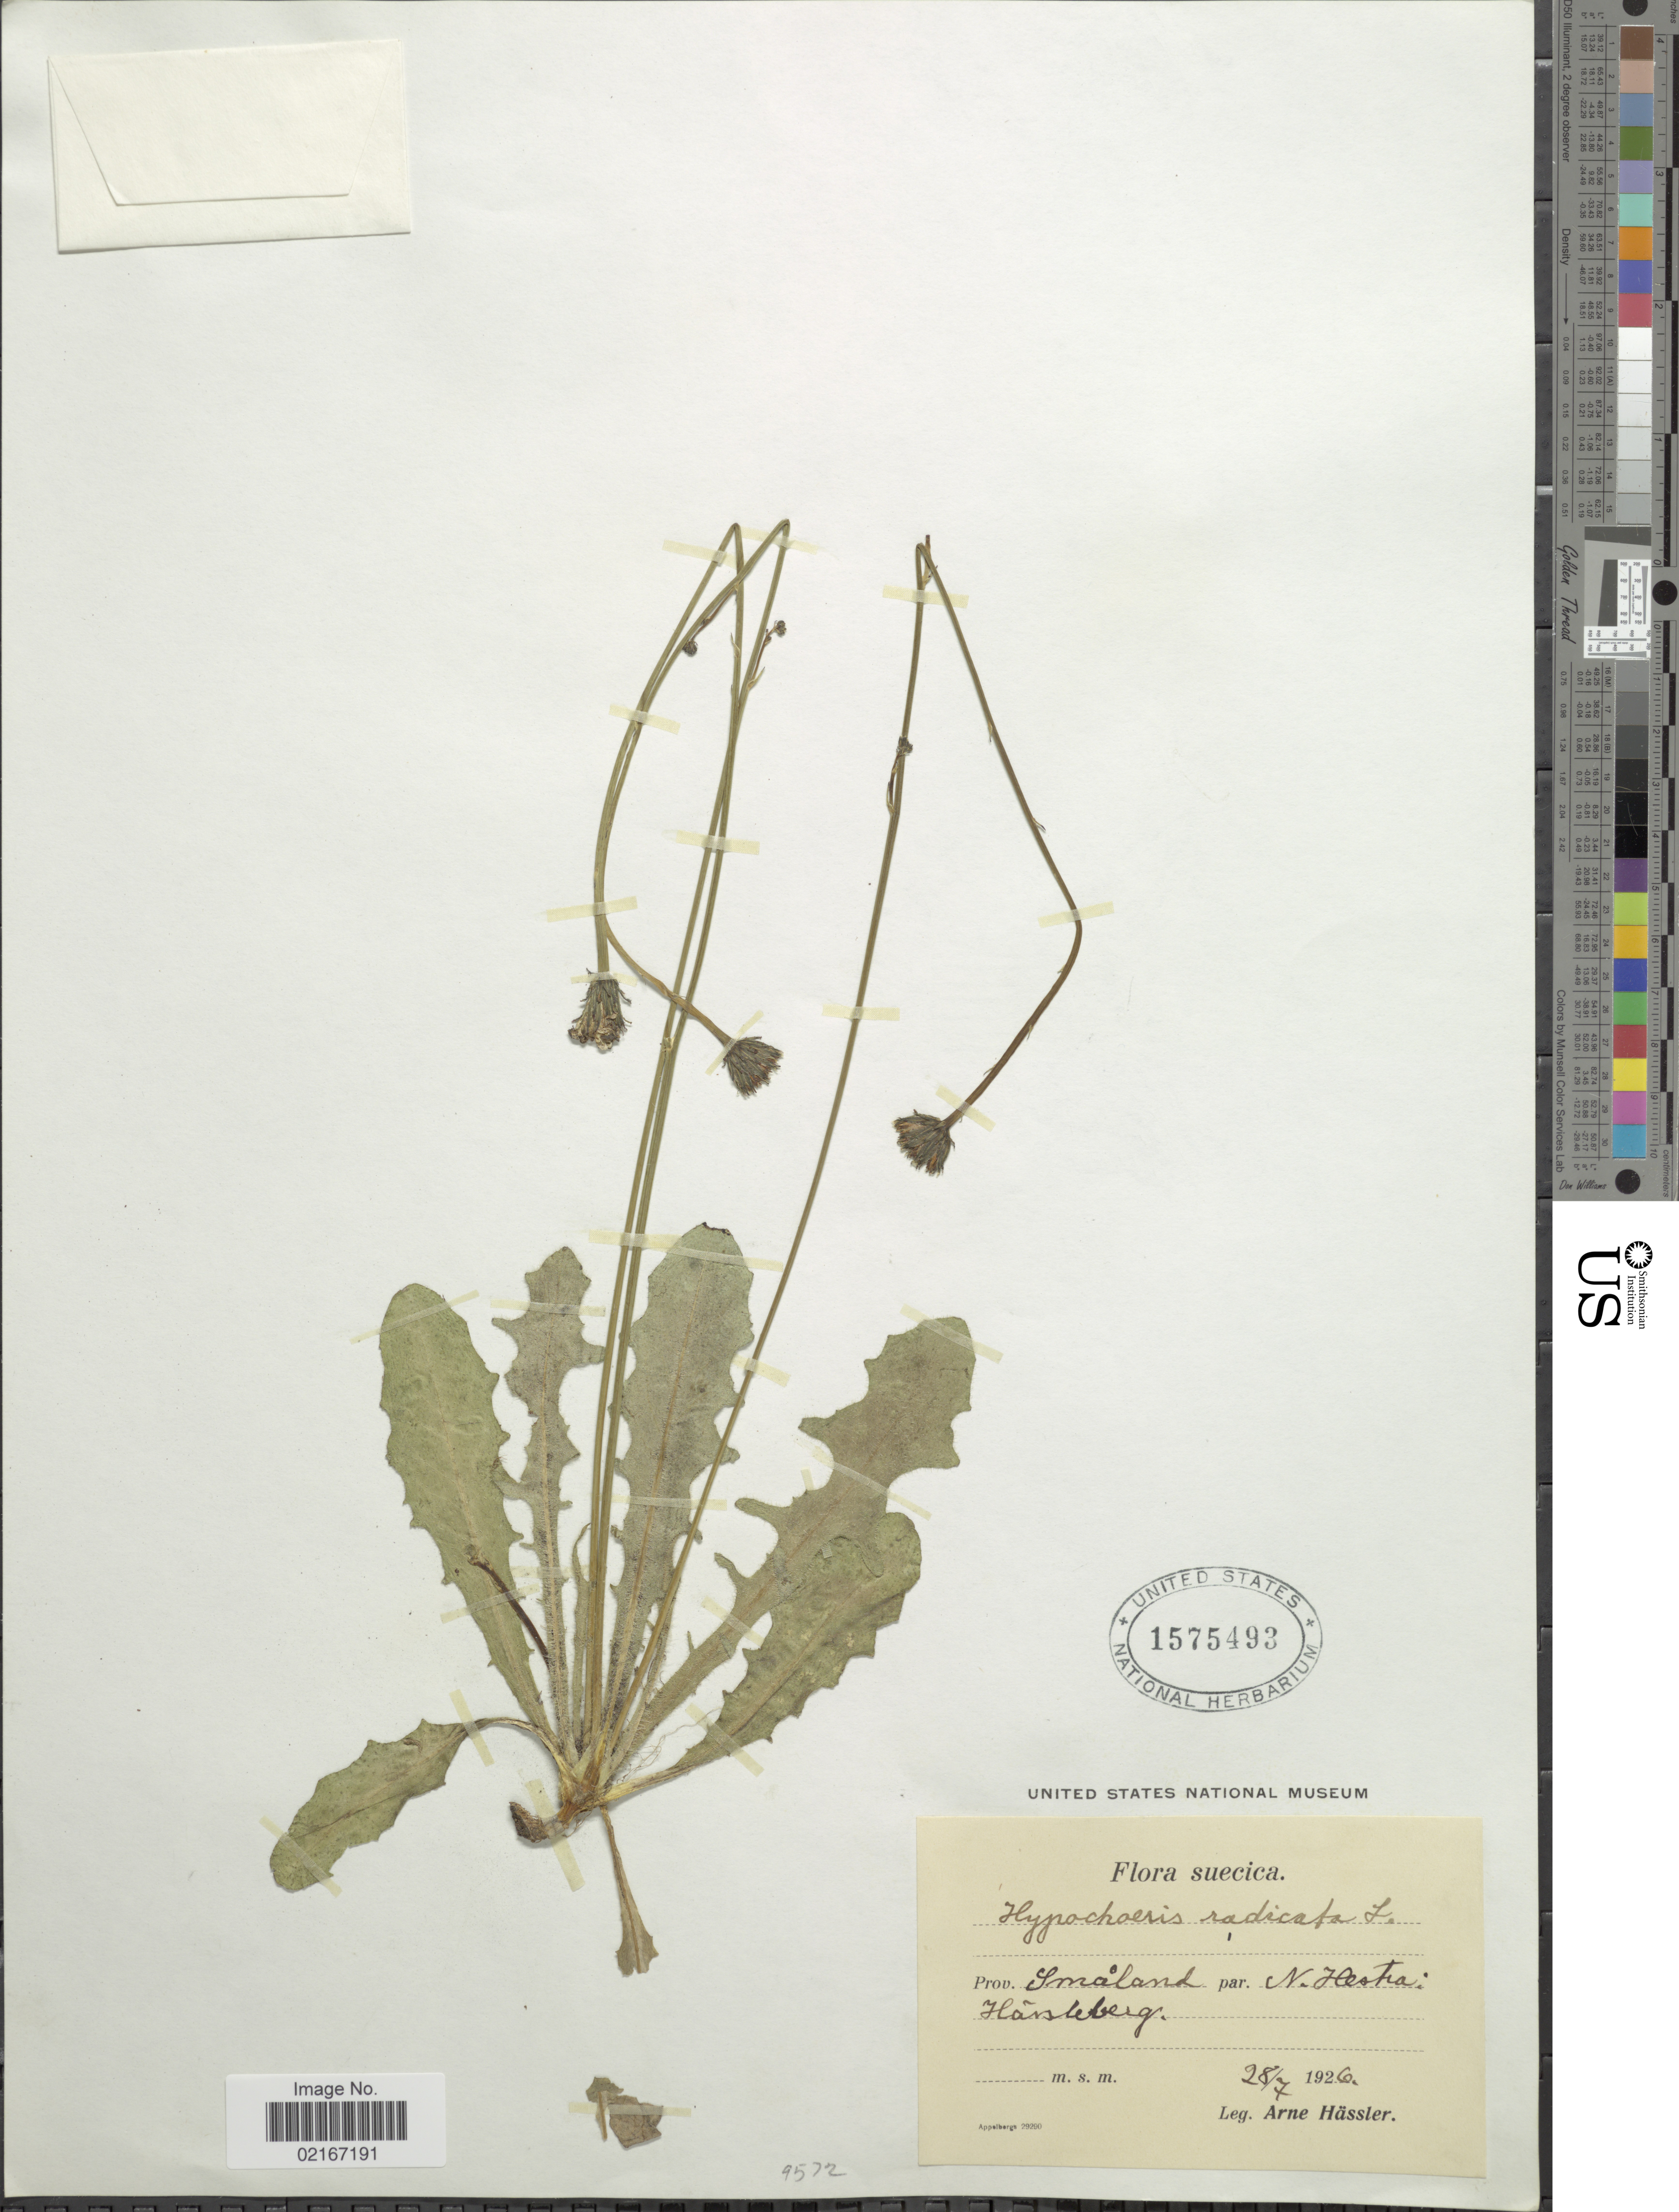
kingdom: Plantae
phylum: Tracheophyta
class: Magnoliopsida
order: Asterales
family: Asteraceae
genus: Hypochaeris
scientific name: Hypochaeris radicata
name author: L.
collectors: A. Hassler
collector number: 13047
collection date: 1926-07-28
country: Sweden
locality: Suecica, Prov. Smaland, par. N. Hestra, Hasselberg.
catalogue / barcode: US 1575493